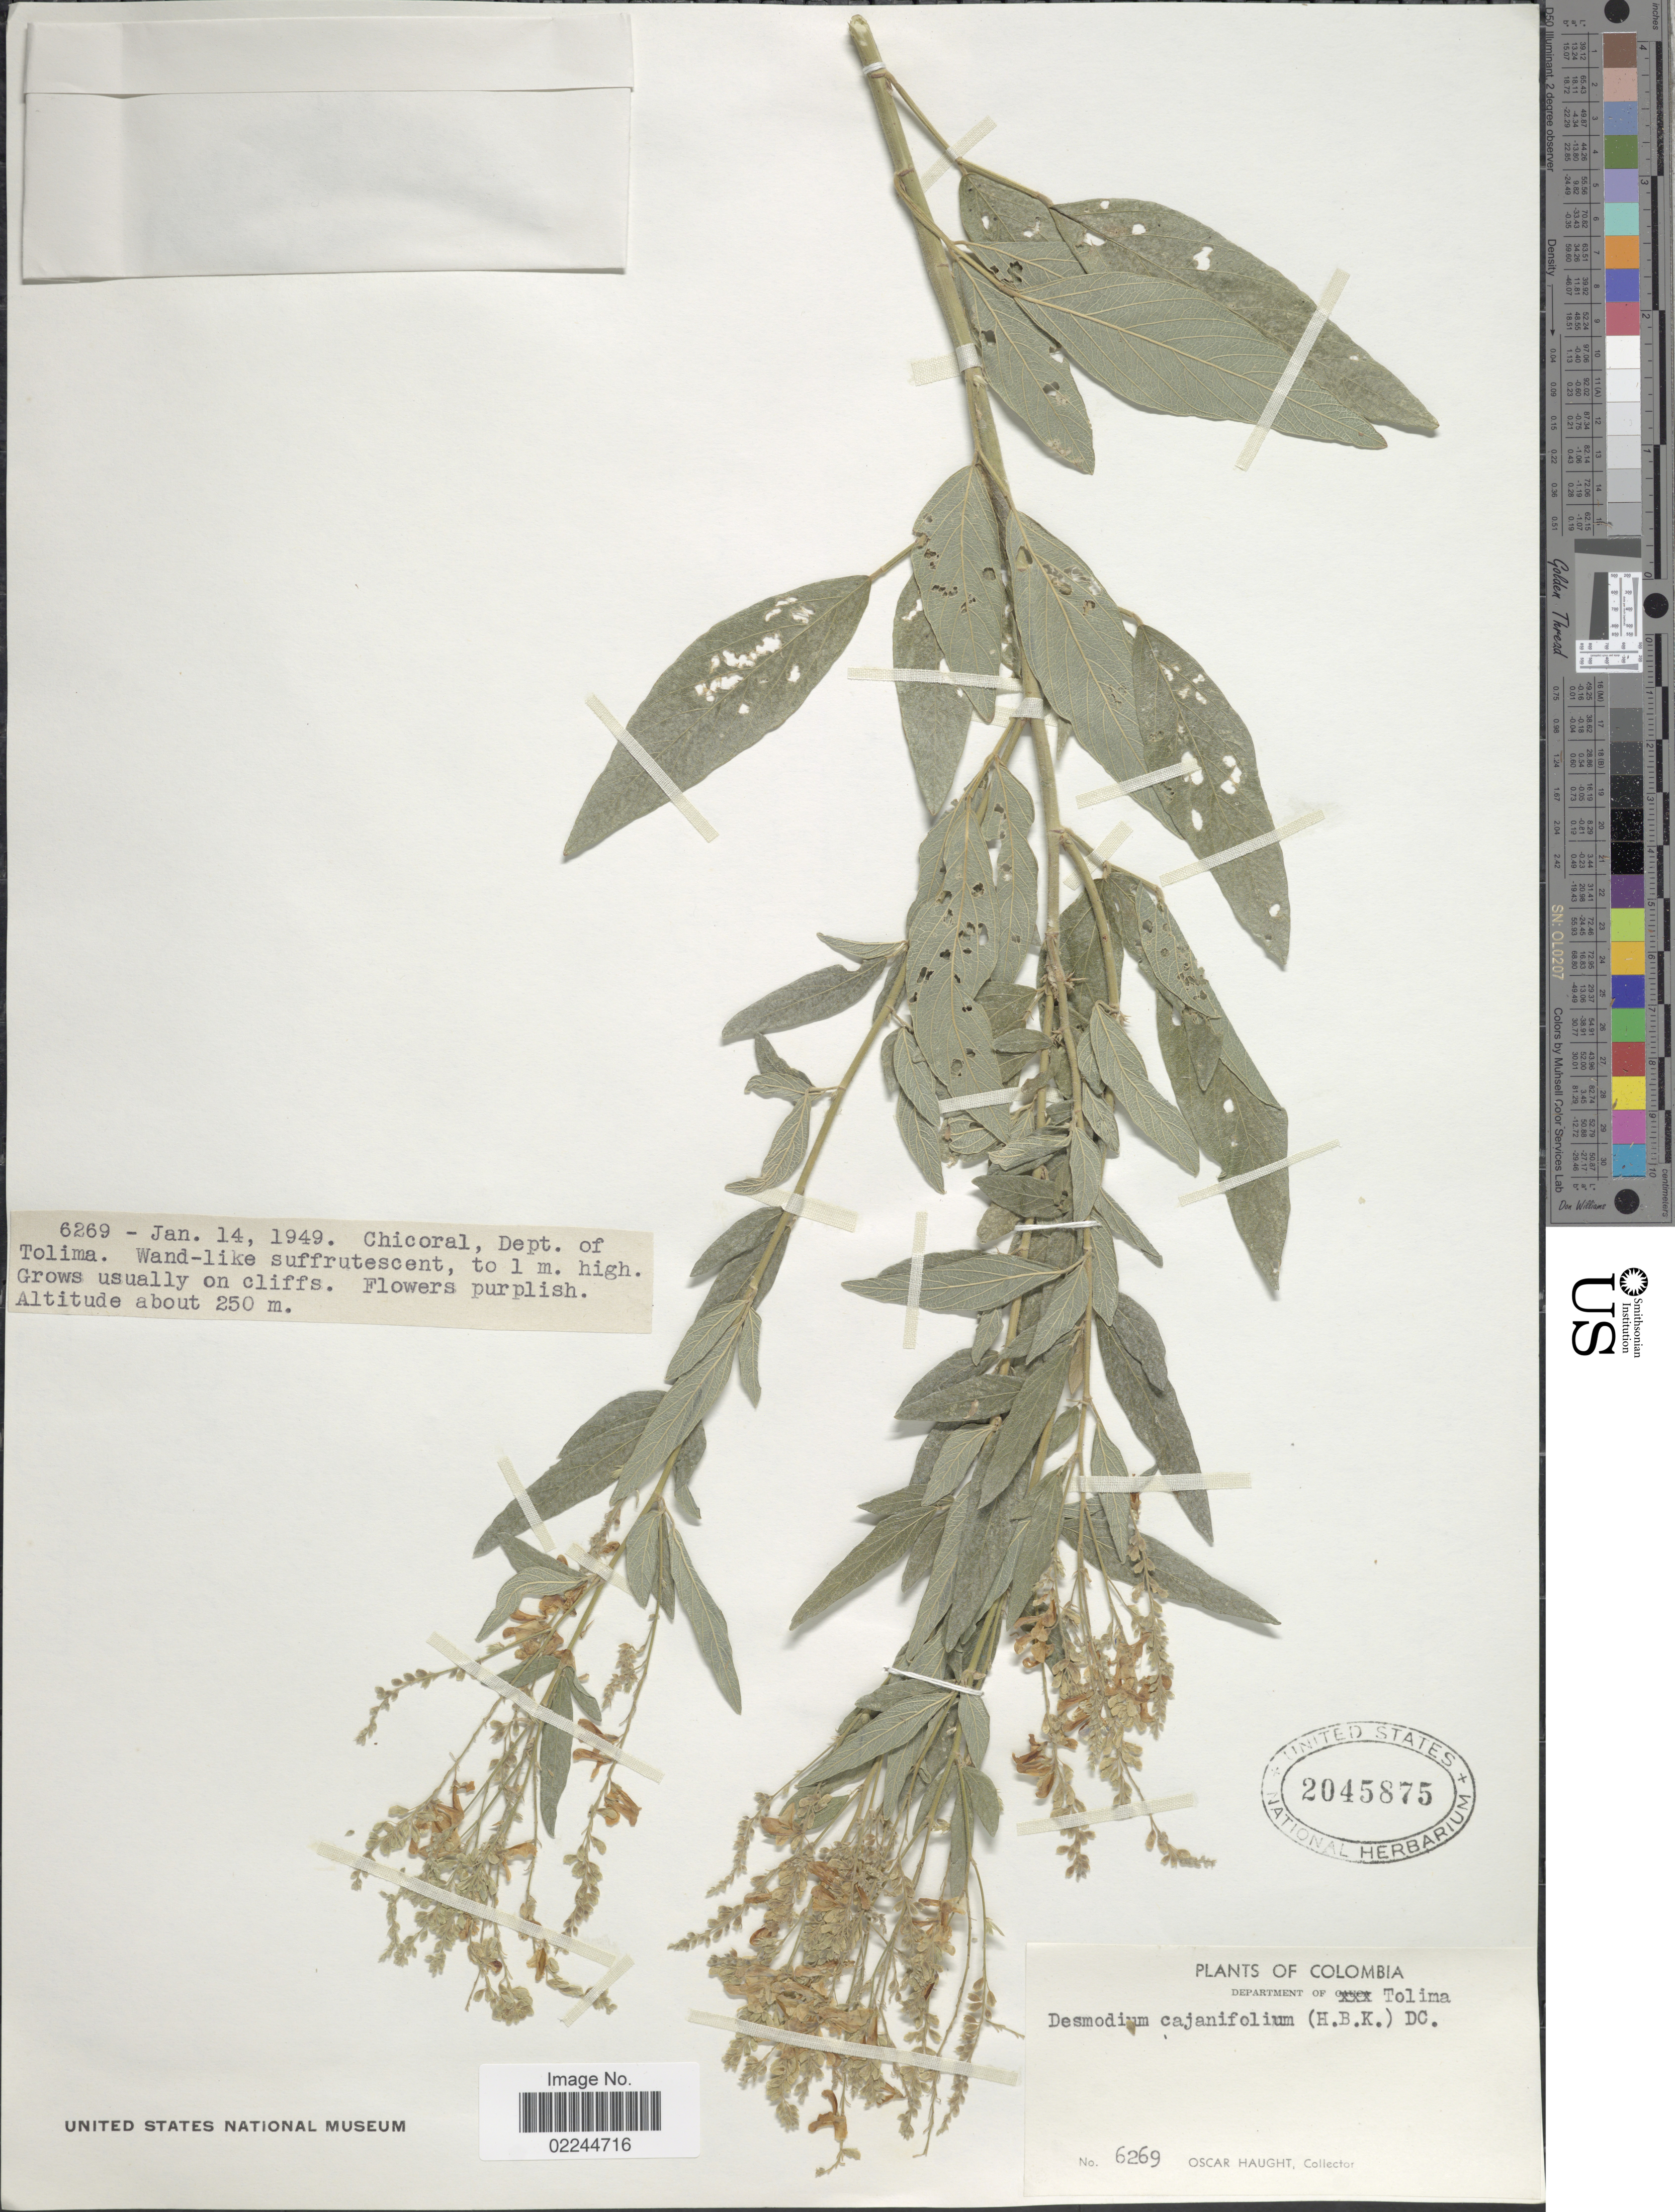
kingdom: Plantae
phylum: Tracheophyta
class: Magnoliopsida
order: Fabales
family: Fabaceae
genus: Desmodium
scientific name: Desmodium cajanifolium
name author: (Kunth) DC.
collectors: O. Haught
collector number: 6269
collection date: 1949-01-14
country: Colombia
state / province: Tolima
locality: Chicoral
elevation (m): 250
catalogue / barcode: US 2045875